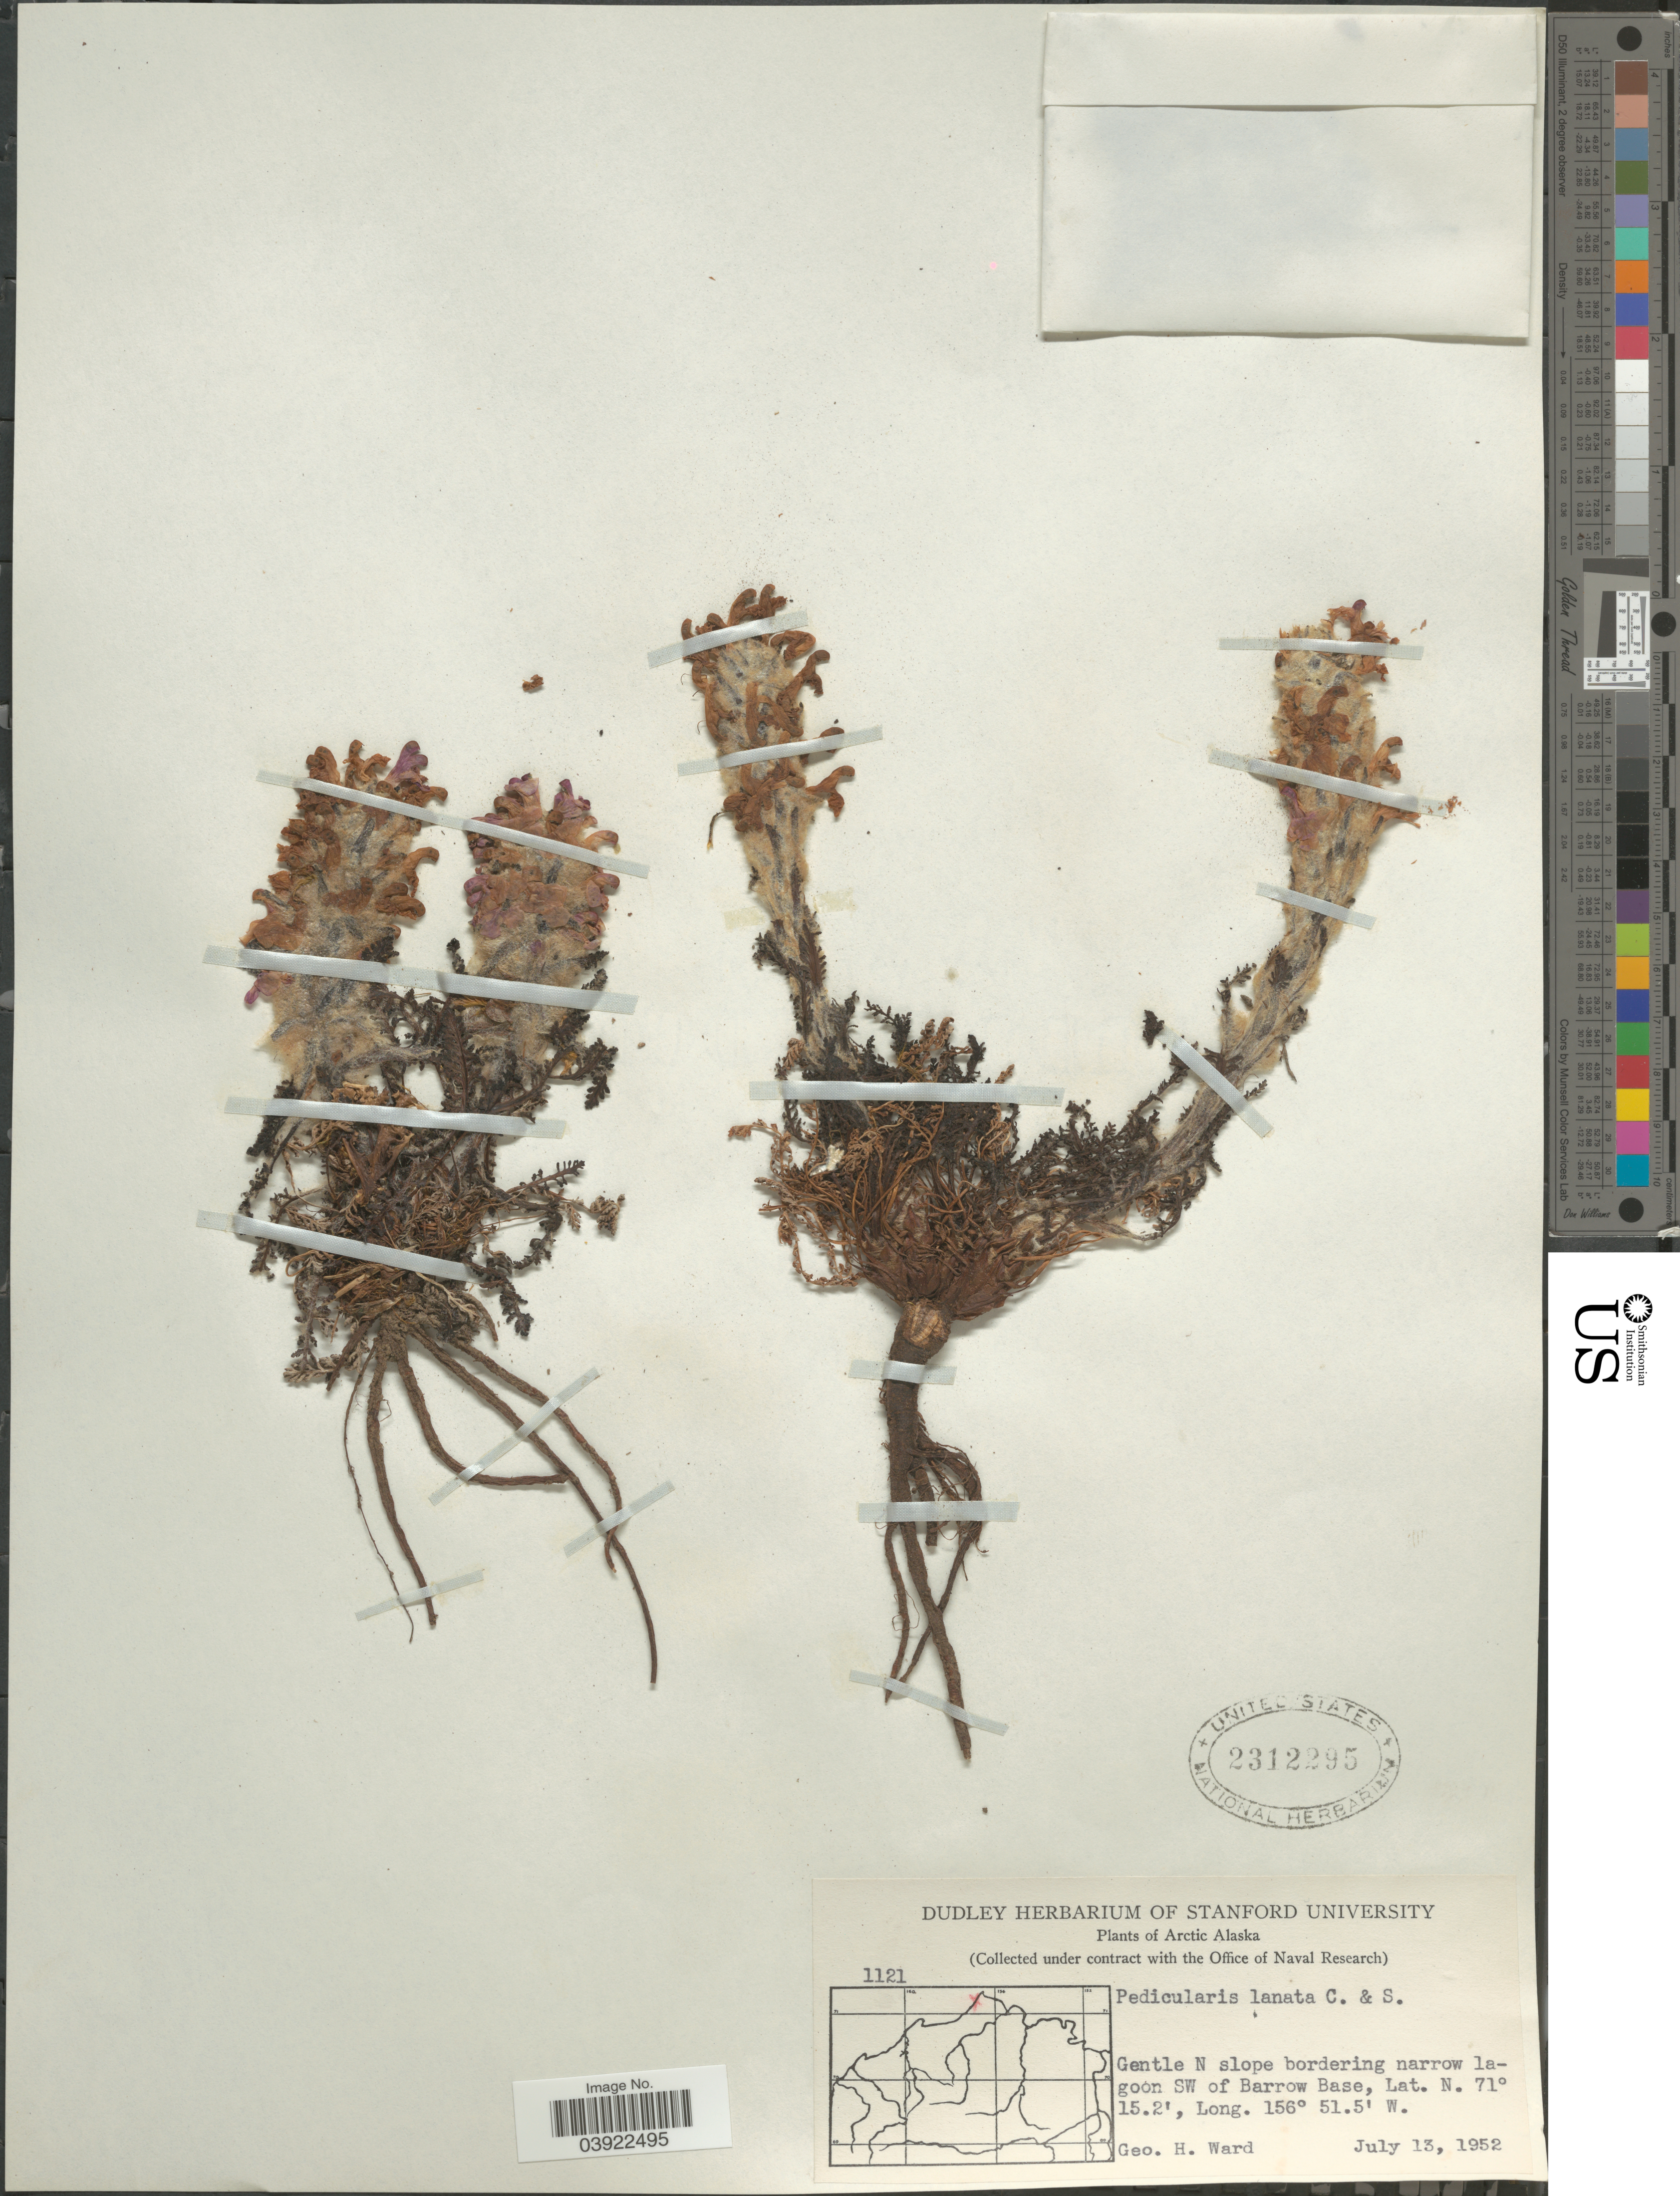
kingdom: Plantae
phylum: Tracheophyta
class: Magnoliopsida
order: Lamiales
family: Orobanchaceae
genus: Pedicularis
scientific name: Pedicularis lanata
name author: Willd. ex Cham. & Schltdl.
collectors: G. H. Ward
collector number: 1121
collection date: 1952-07-13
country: United States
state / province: Alaska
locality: Arctic Alaska. Gentle N slope bordering narrow lagoon SW of Barrow Base.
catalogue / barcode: US 2312295